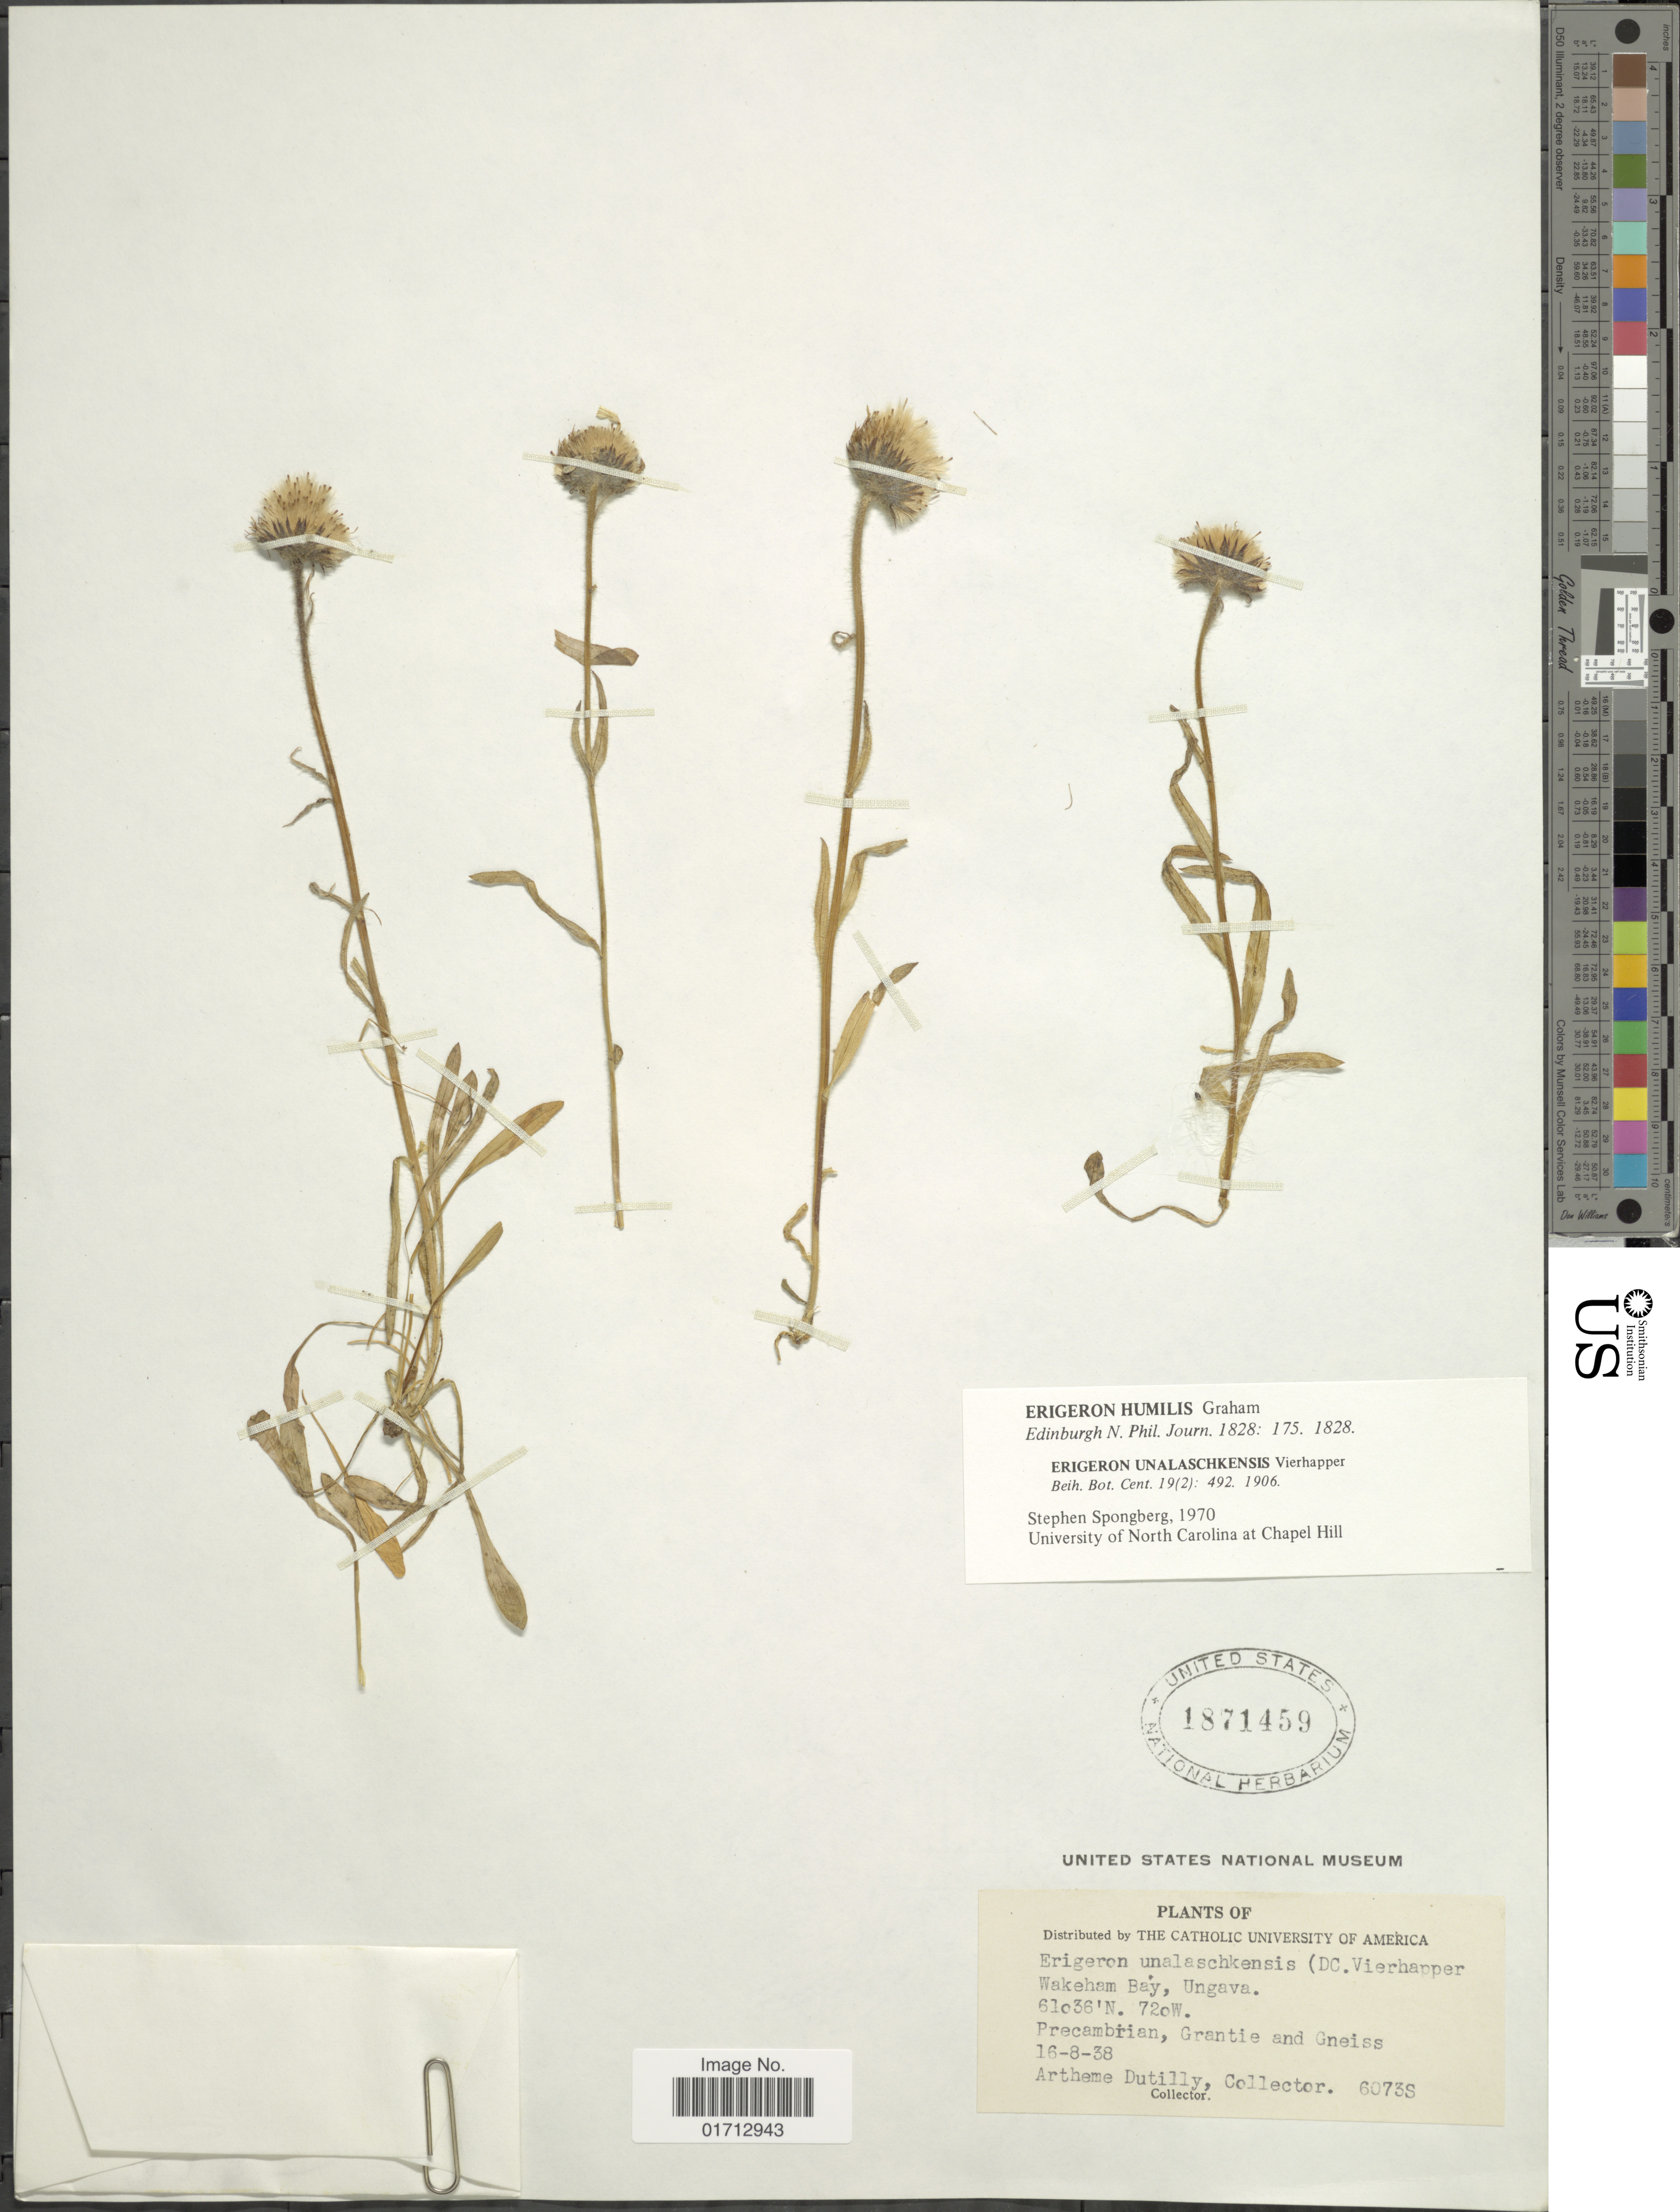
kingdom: Plantae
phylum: Tracheophyta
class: Magnoliopsida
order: Asterales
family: Asteraceae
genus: Erigeron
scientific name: Erigeron humilis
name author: Graham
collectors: A. Dutilly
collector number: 6073S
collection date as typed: Transcribed d/m/y: 16/8/38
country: Canada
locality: Wakeham Bay, Ungava.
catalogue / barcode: US 1871459